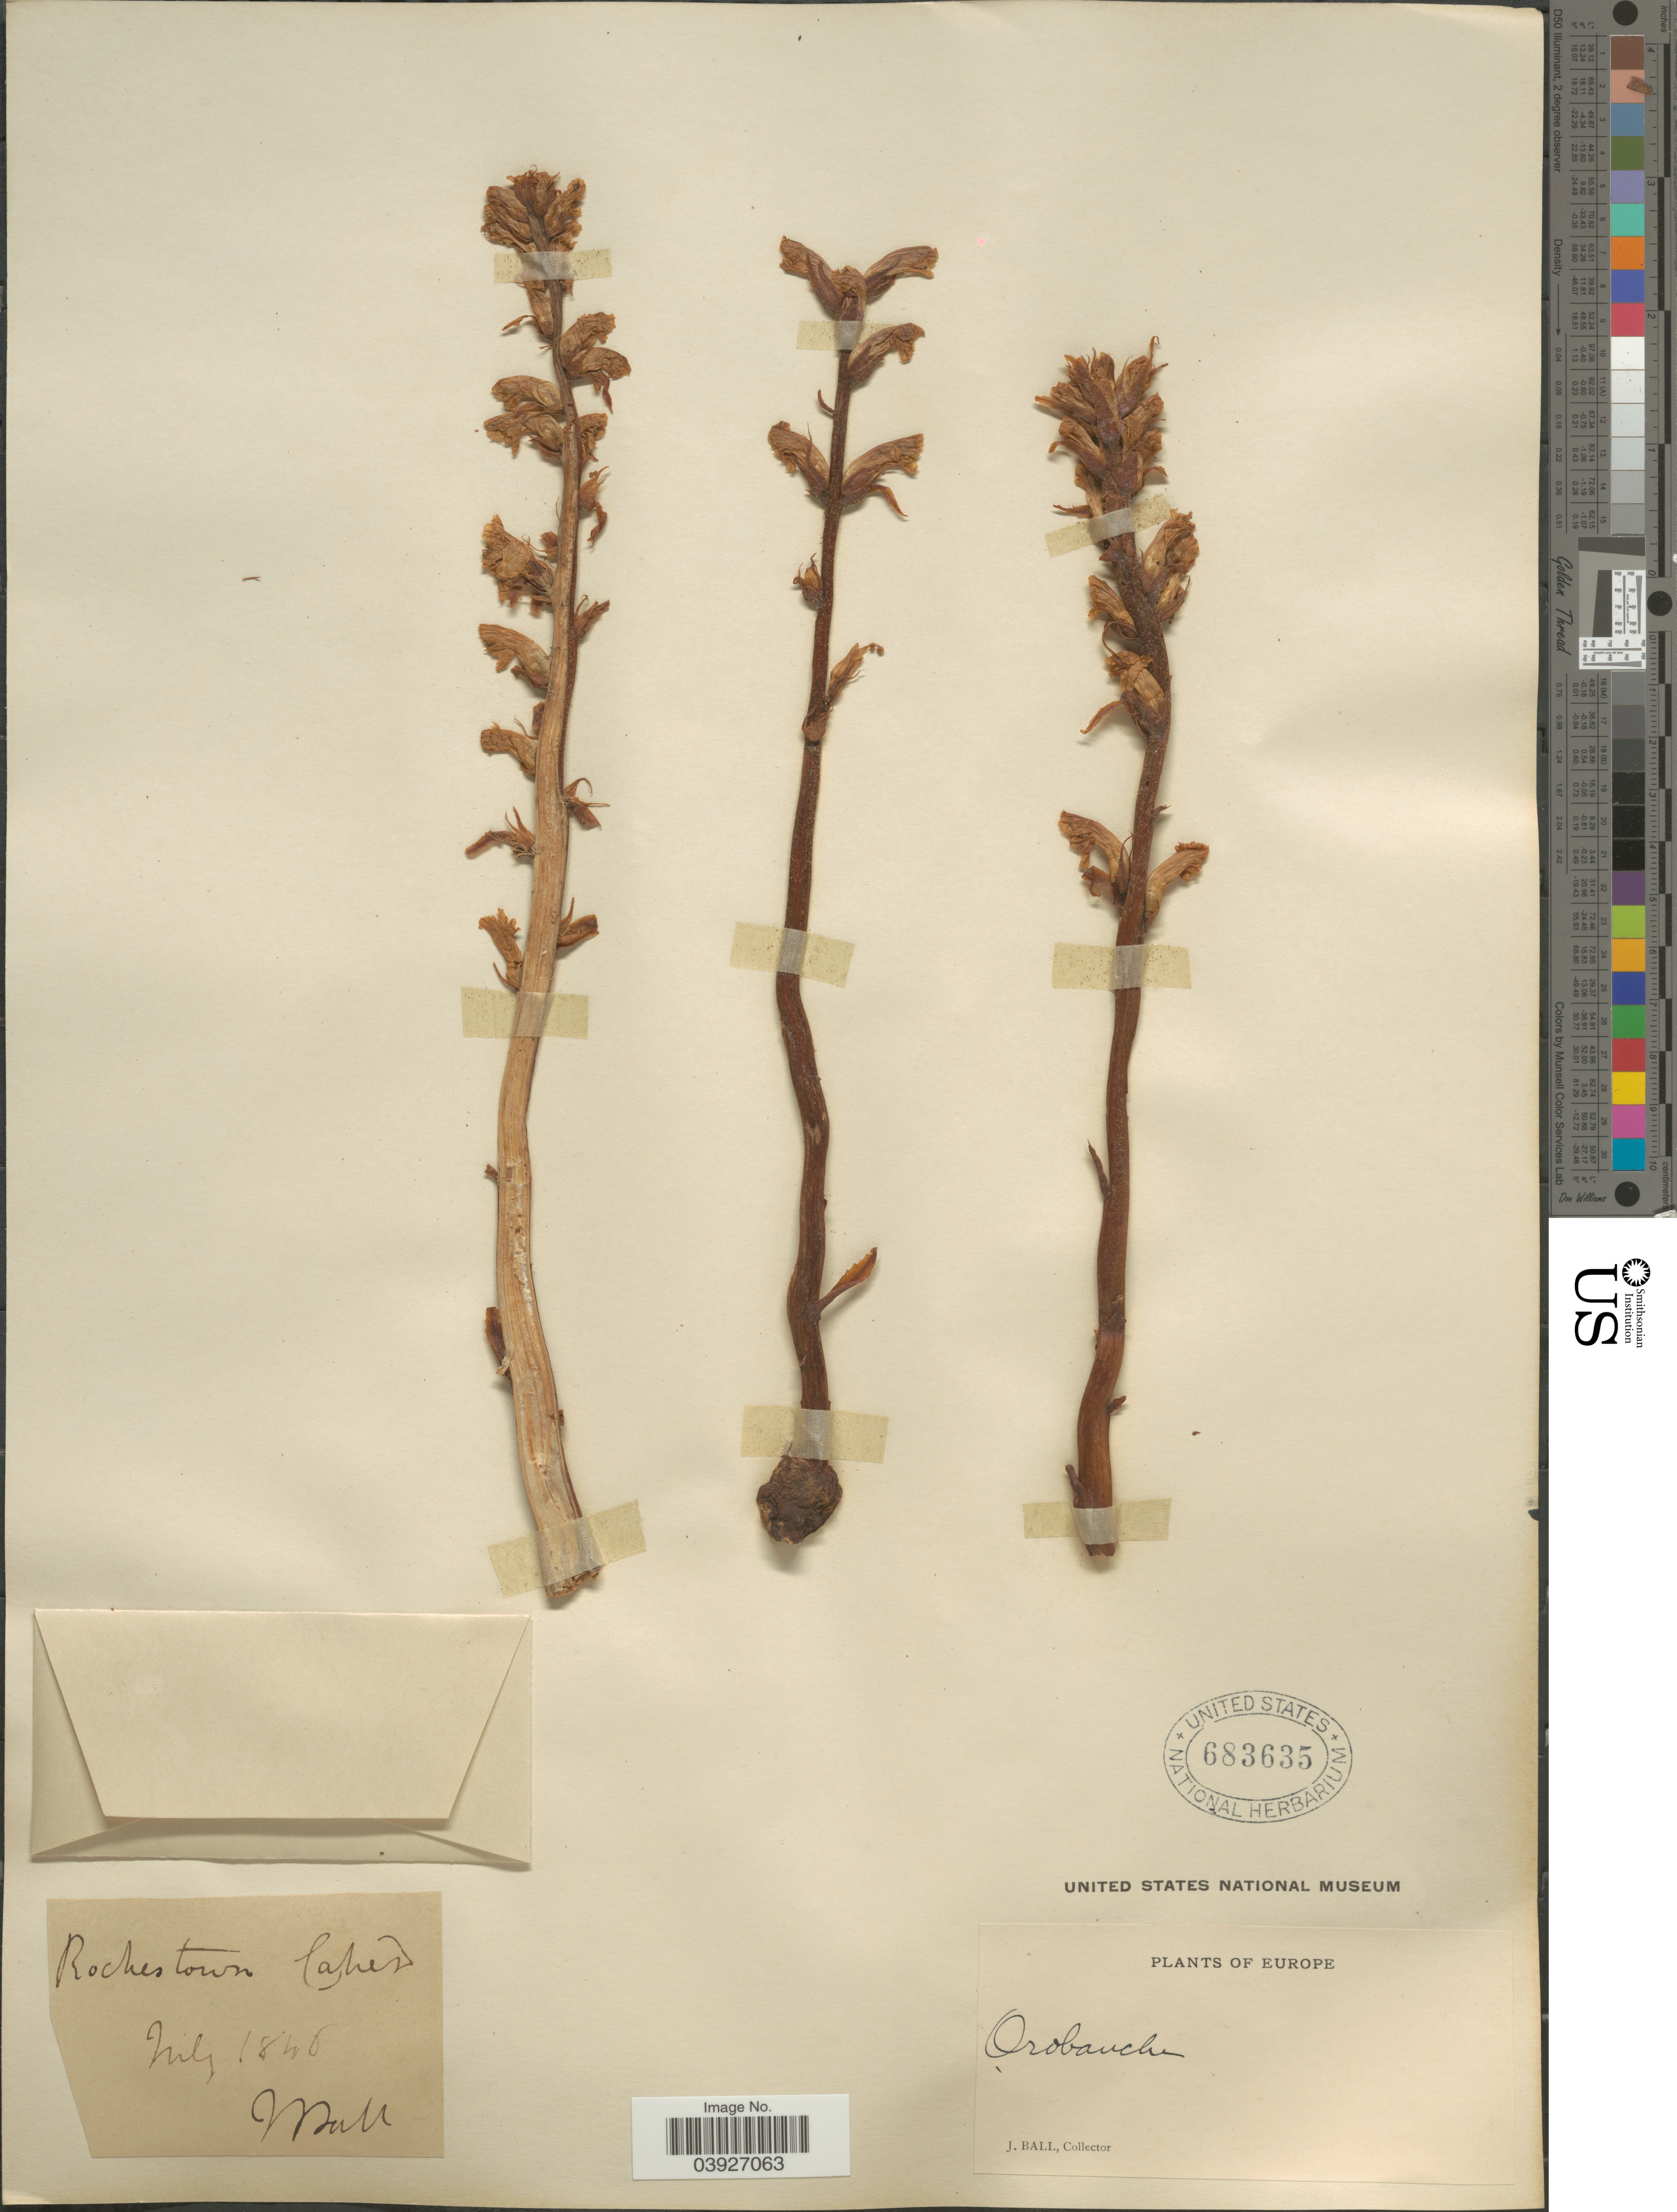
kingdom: Plantae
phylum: Tracheophyta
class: Magnoliopsida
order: Lamiales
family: Orobanchaceae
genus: Orobanche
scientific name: Orobanche sp.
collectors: J. Ball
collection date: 1846-07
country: Ireland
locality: Europe. Rochestown lakes.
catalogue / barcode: US 683635